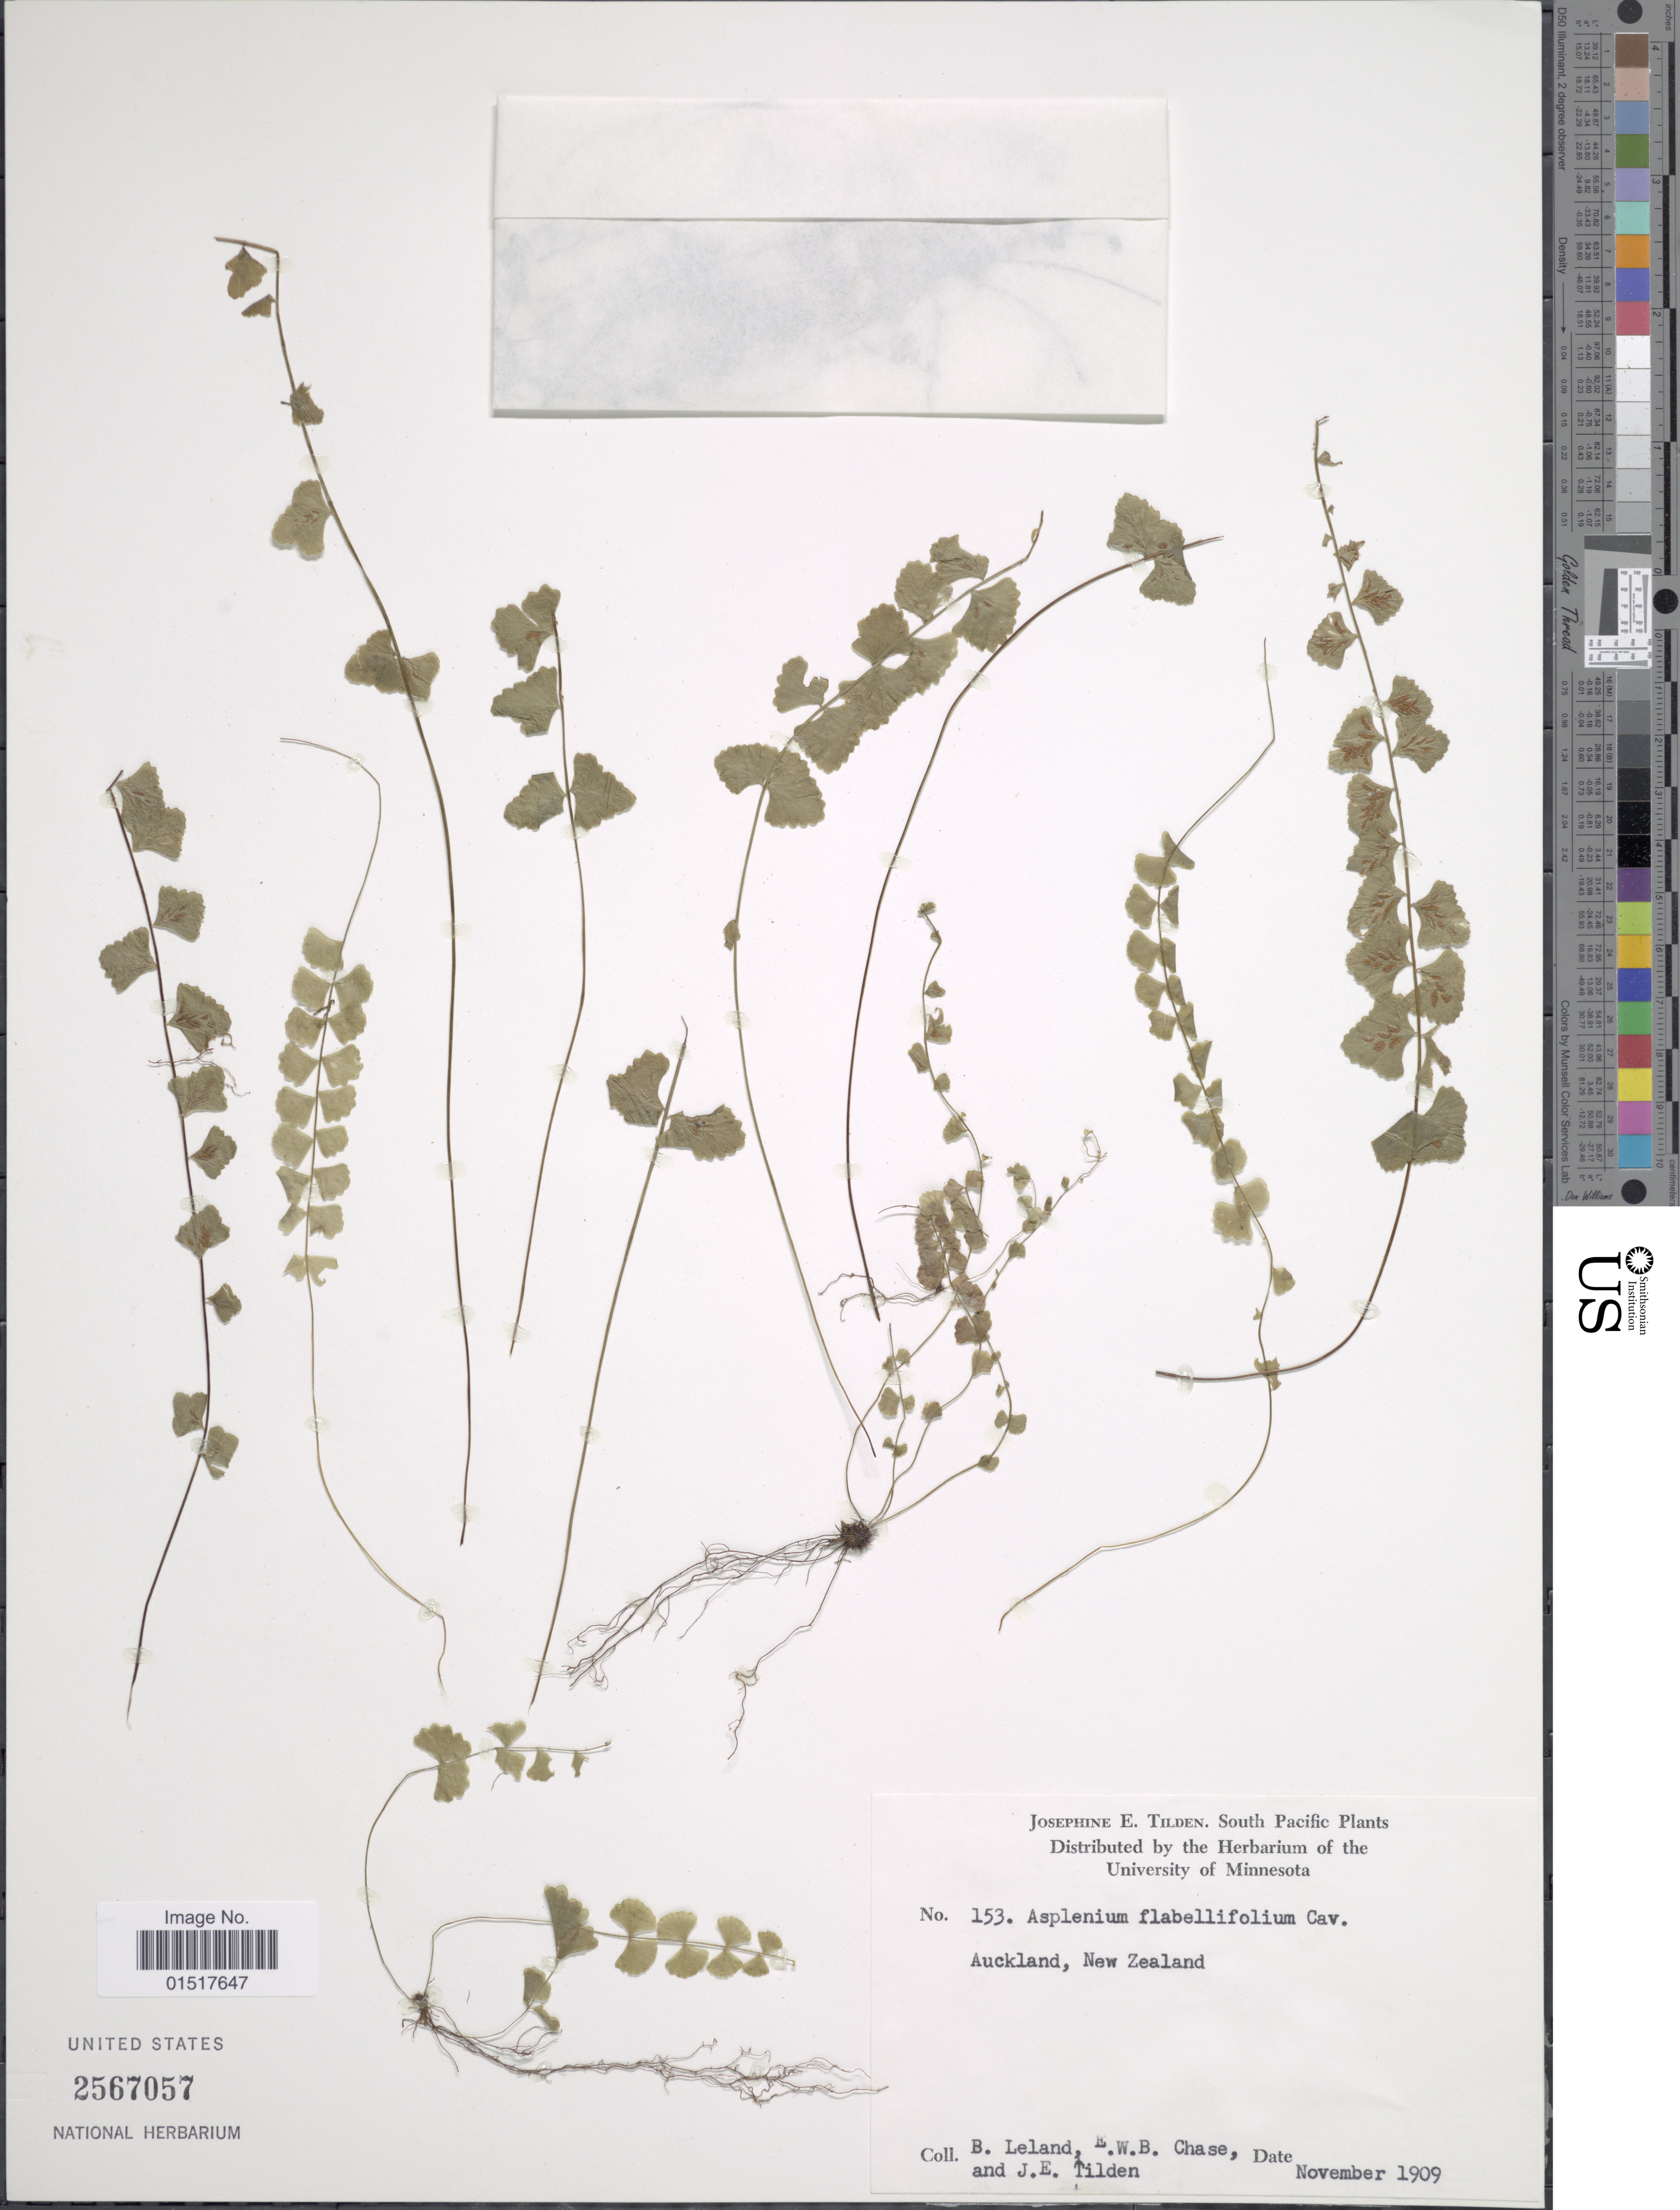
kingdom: Plantae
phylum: Tracheophyta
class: Polypodiopsida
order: Polypodiales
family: Aspleniaceae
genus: Asplenium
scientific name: Asplenium flabellifolium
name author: Cav.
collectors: B. Leland, E. W. Chase & J. E. Tilden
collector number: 153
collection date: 1909-11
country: New Zealand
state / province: Auckland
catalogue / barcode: US 2567057